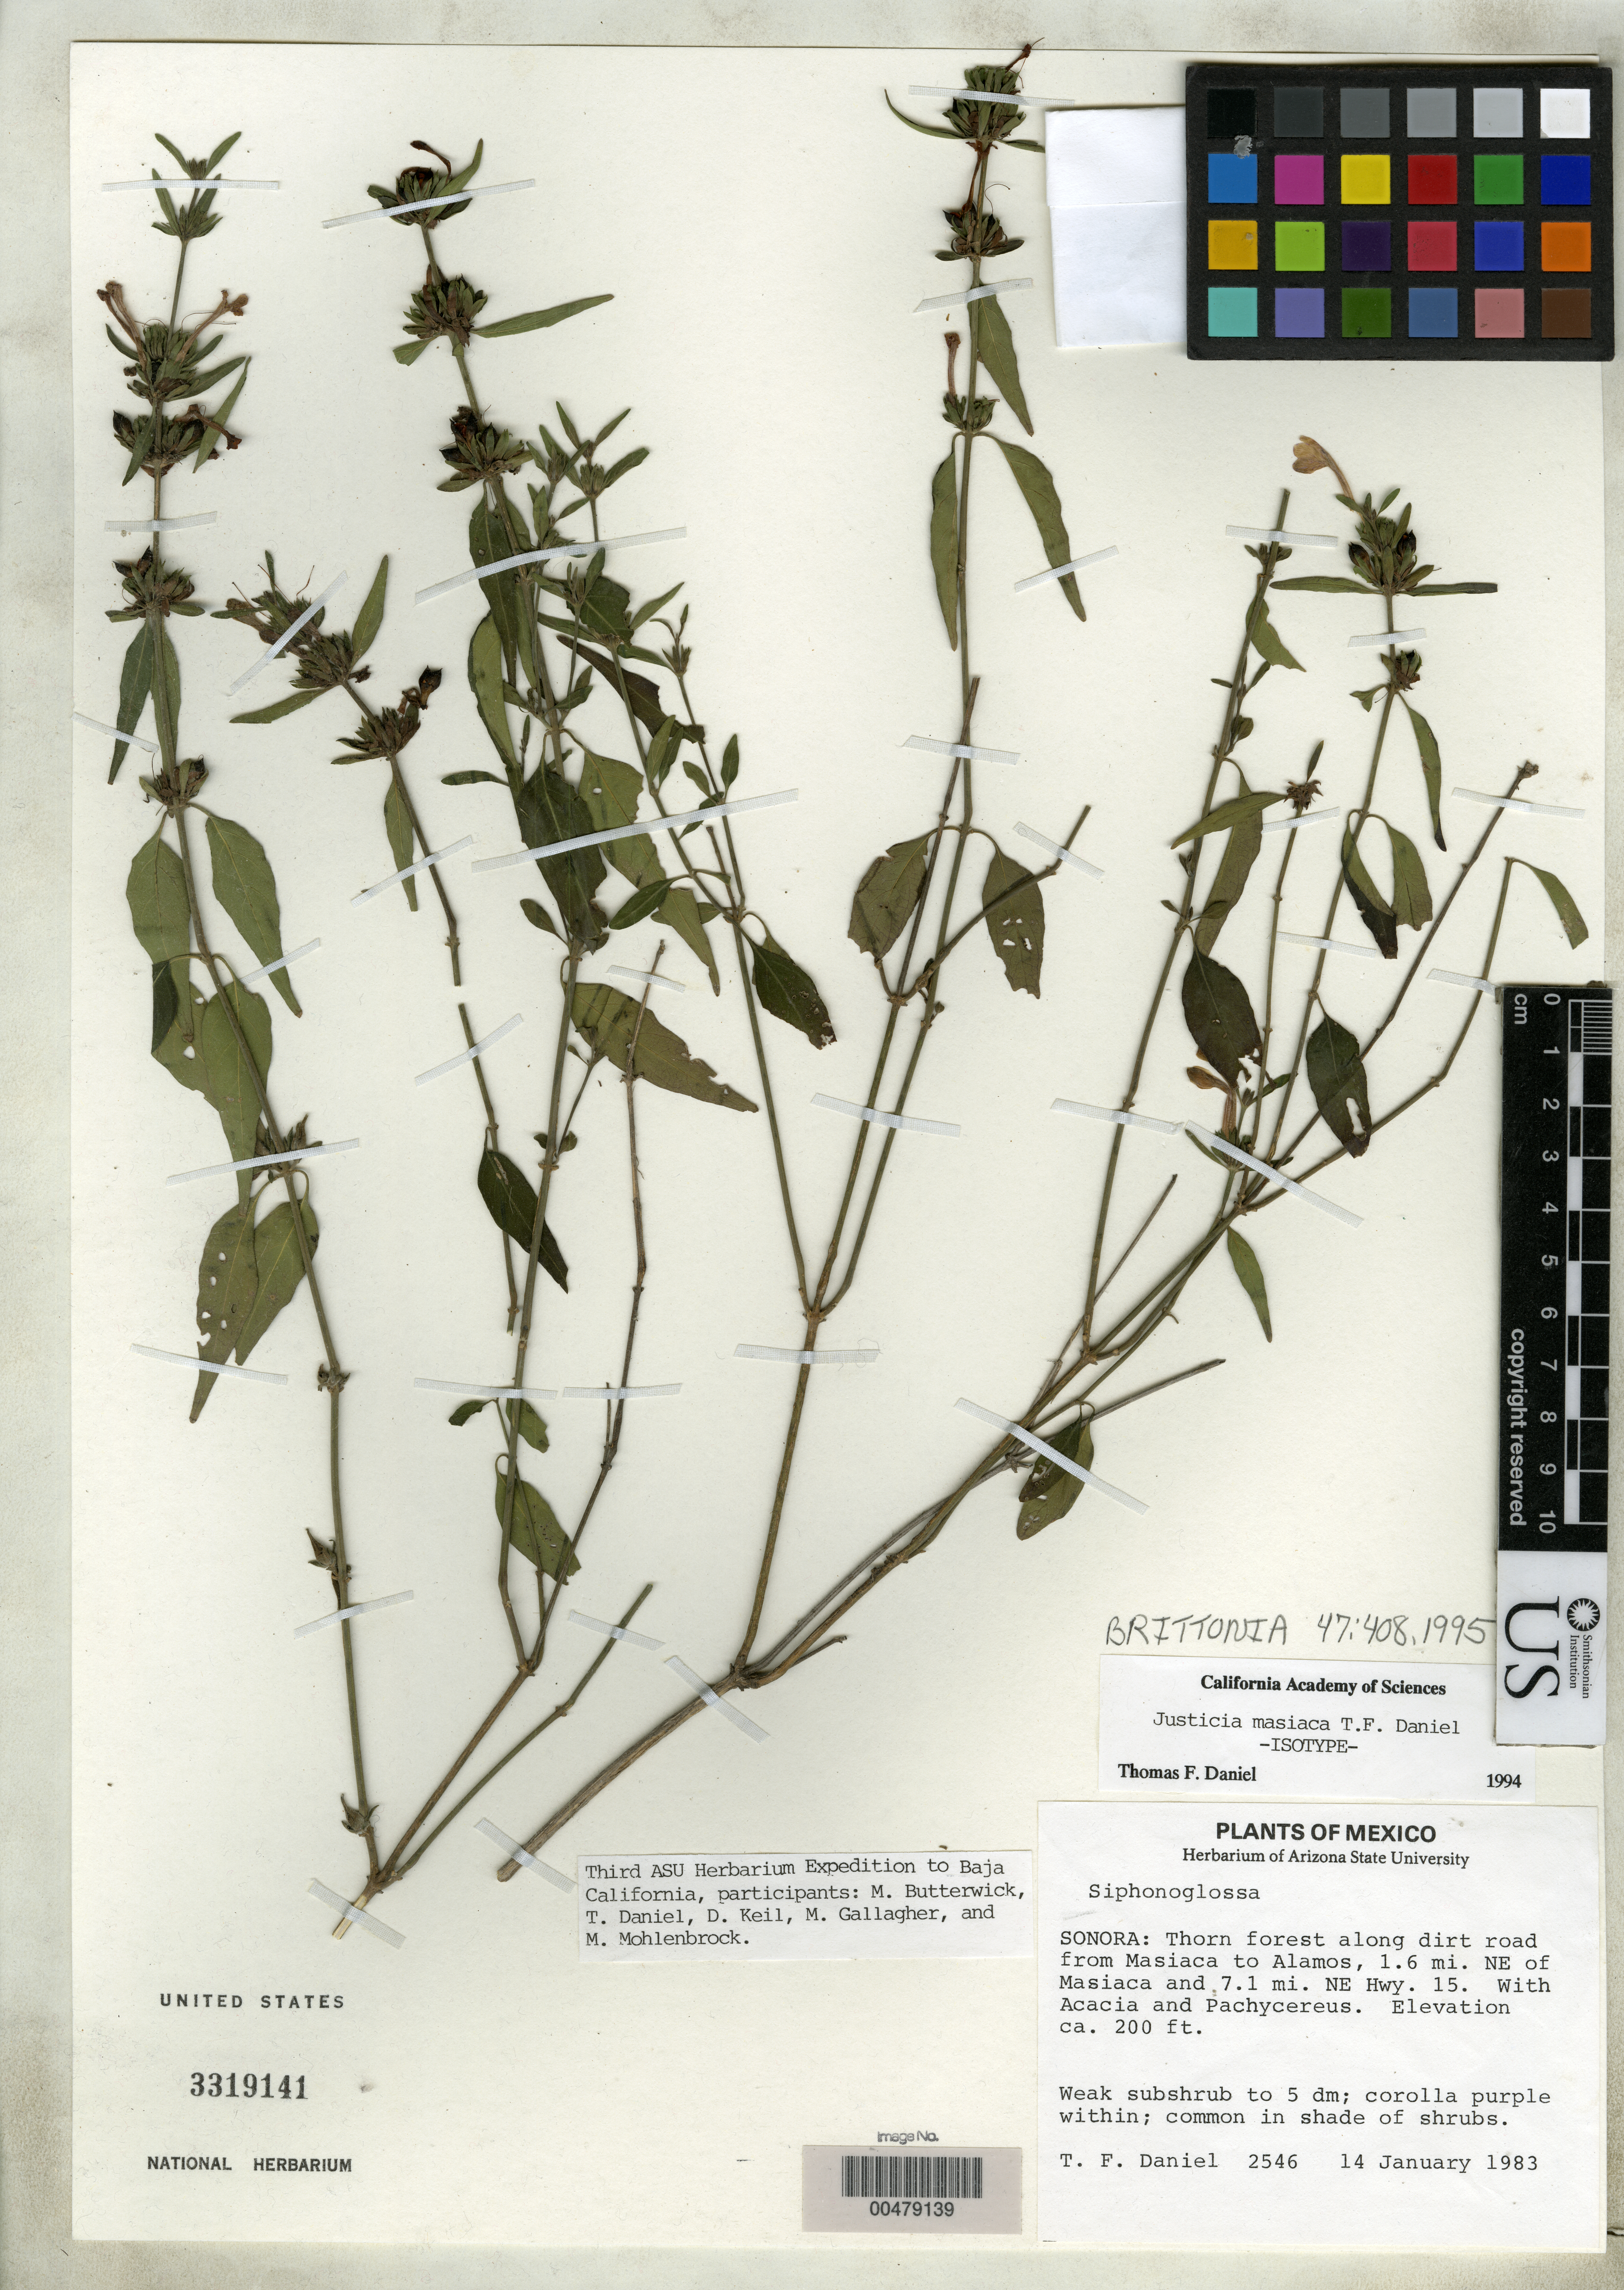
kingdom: Plantae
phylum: Tracheophyta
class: Magnoliopsida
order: Lamiales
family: Acanthaceae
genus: Justicia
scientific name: Justicia masiaca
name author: T.F. Daniel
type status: Isotype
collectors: T. F. Daniel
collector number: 2546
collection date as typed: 14 Jan 1983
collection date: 1983-01-14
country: Mexico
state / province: Sonora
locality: Thorn forest along dirt road from Masiaca to Alamos, 1.6 mine of Masaica & 7.1 mi NE hwy 15.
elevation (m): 61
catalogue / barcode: US 3319141